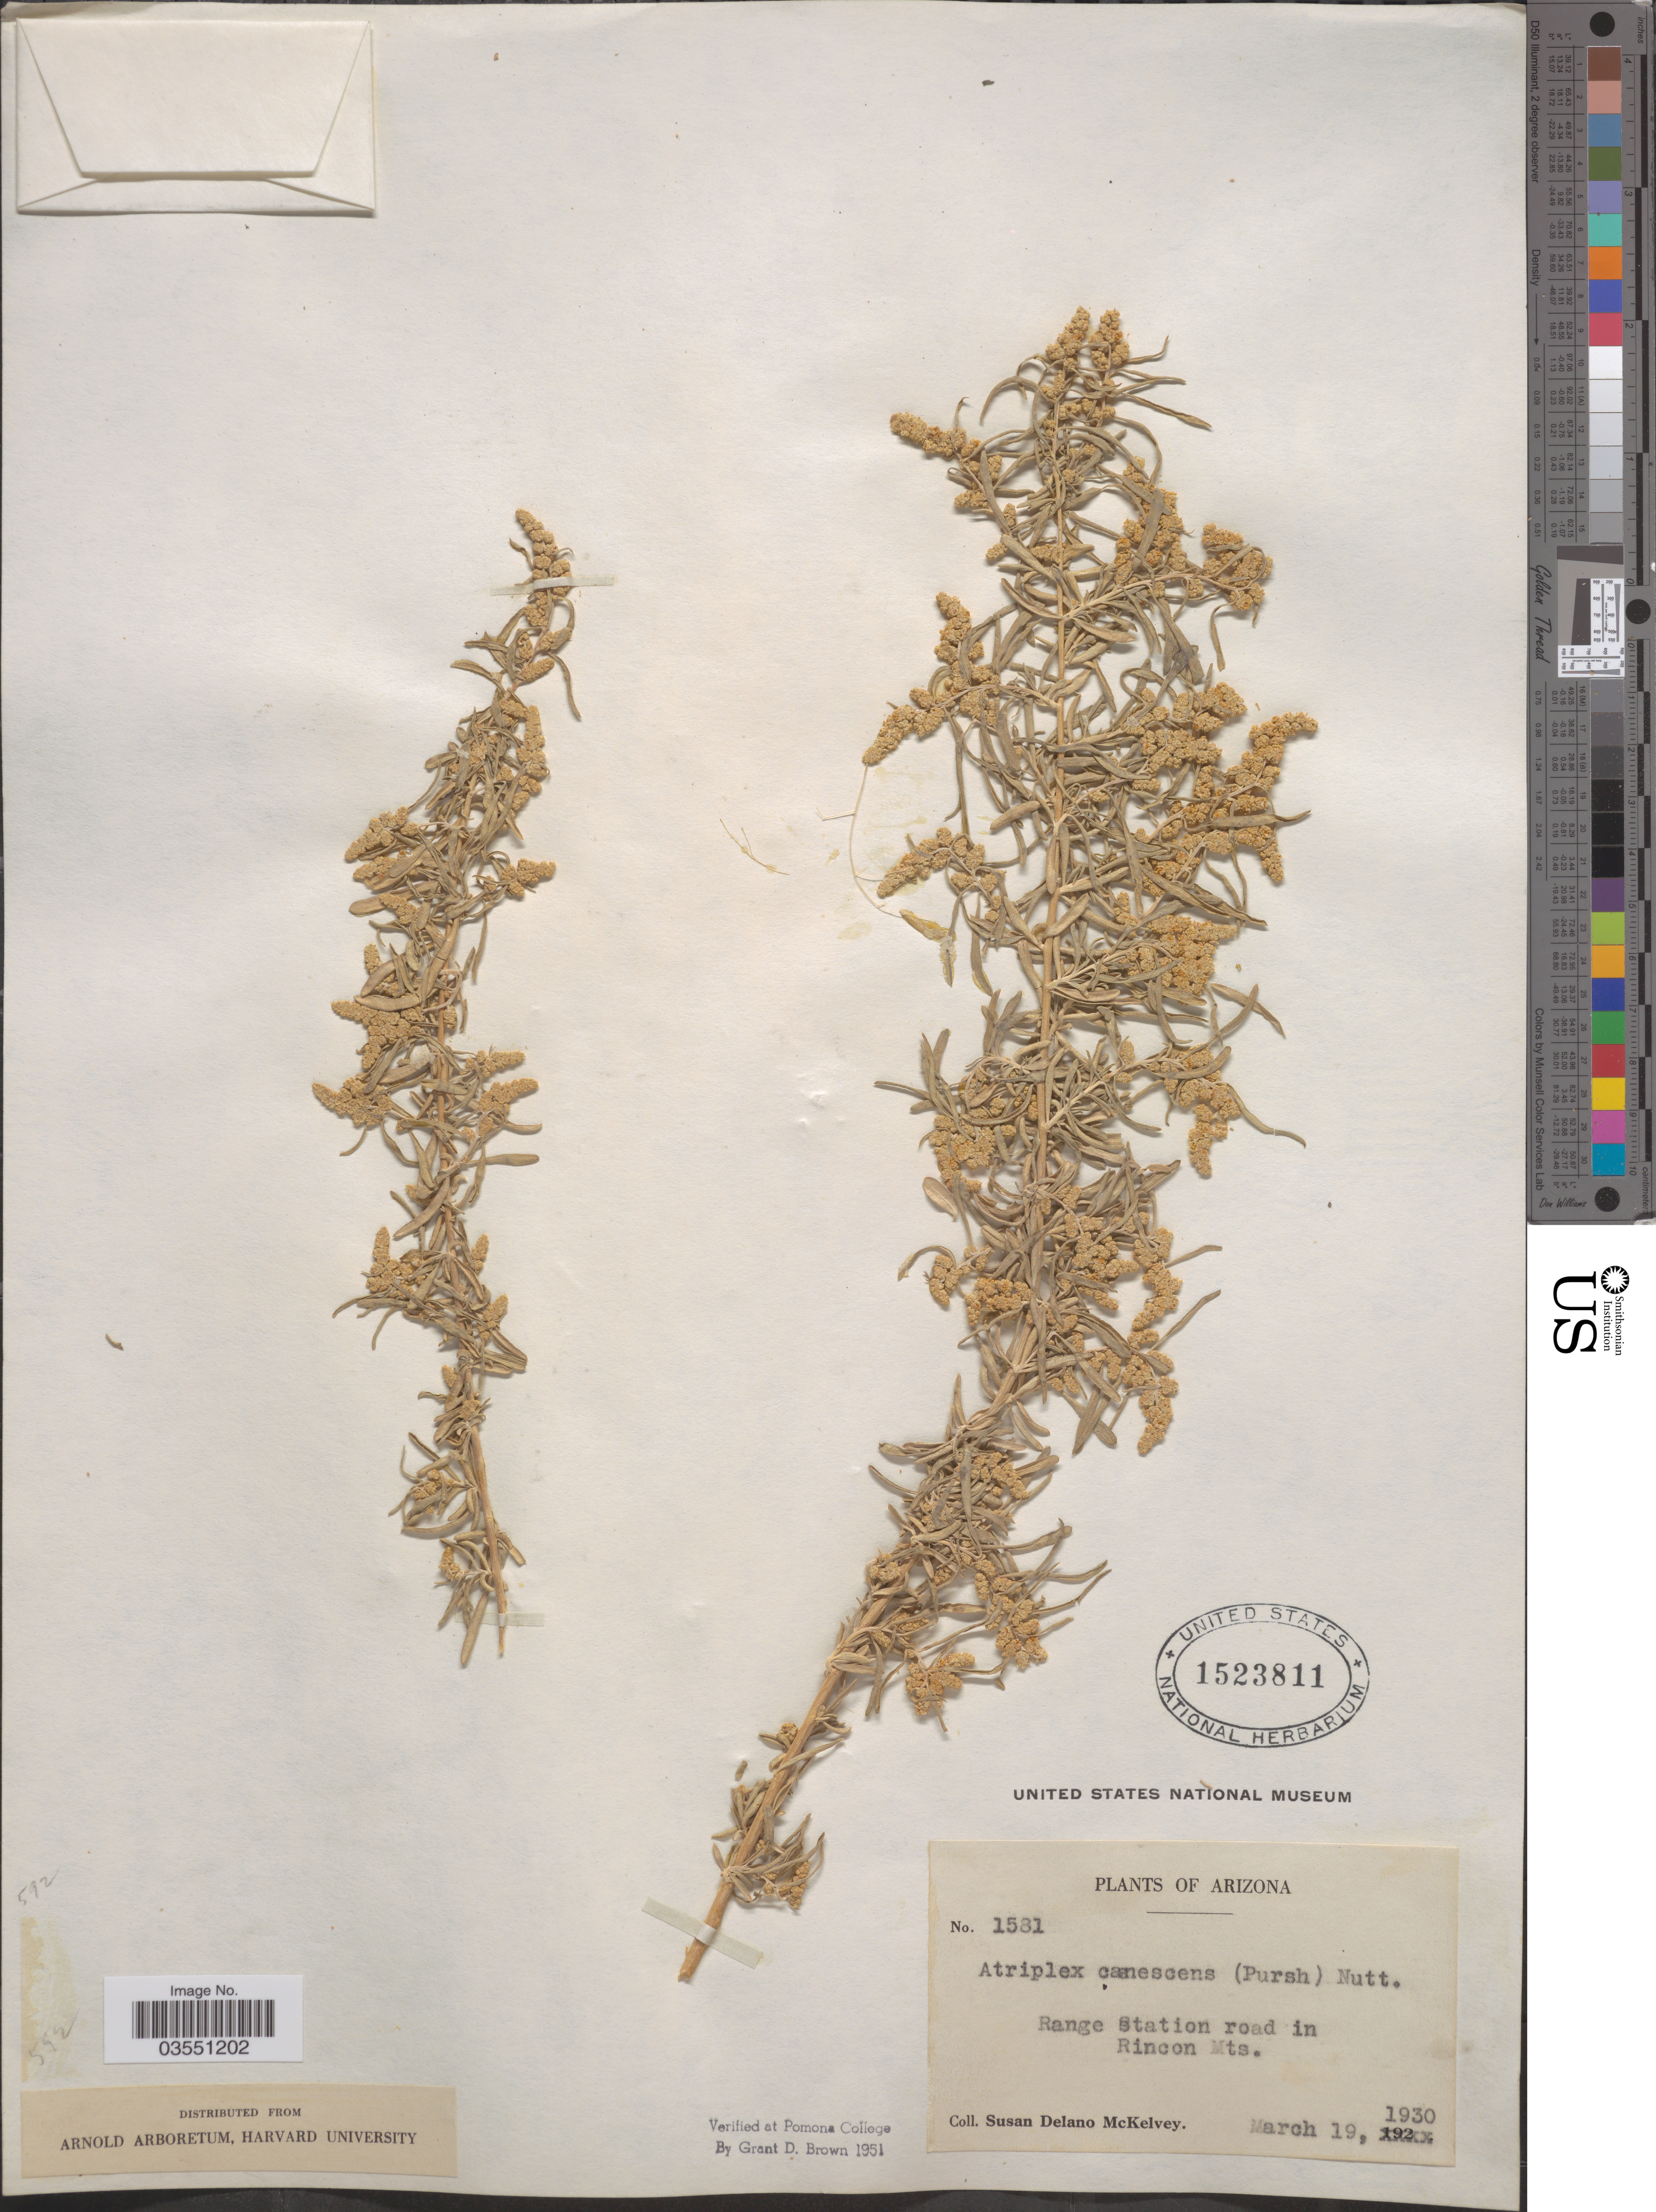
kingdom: Plantae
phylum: Tracheophyta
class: Magnoliopsida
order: Caryophyllales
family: Amaranthaceae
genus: Atriplex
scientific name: Atriplex canescens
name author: (Pursh) Nutt.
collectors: S. A. McKelvey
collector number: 1581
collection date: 1930-03-19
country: United States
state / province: Arizona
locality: Range Station road in Rincon Mts.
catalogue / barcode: US 1523811